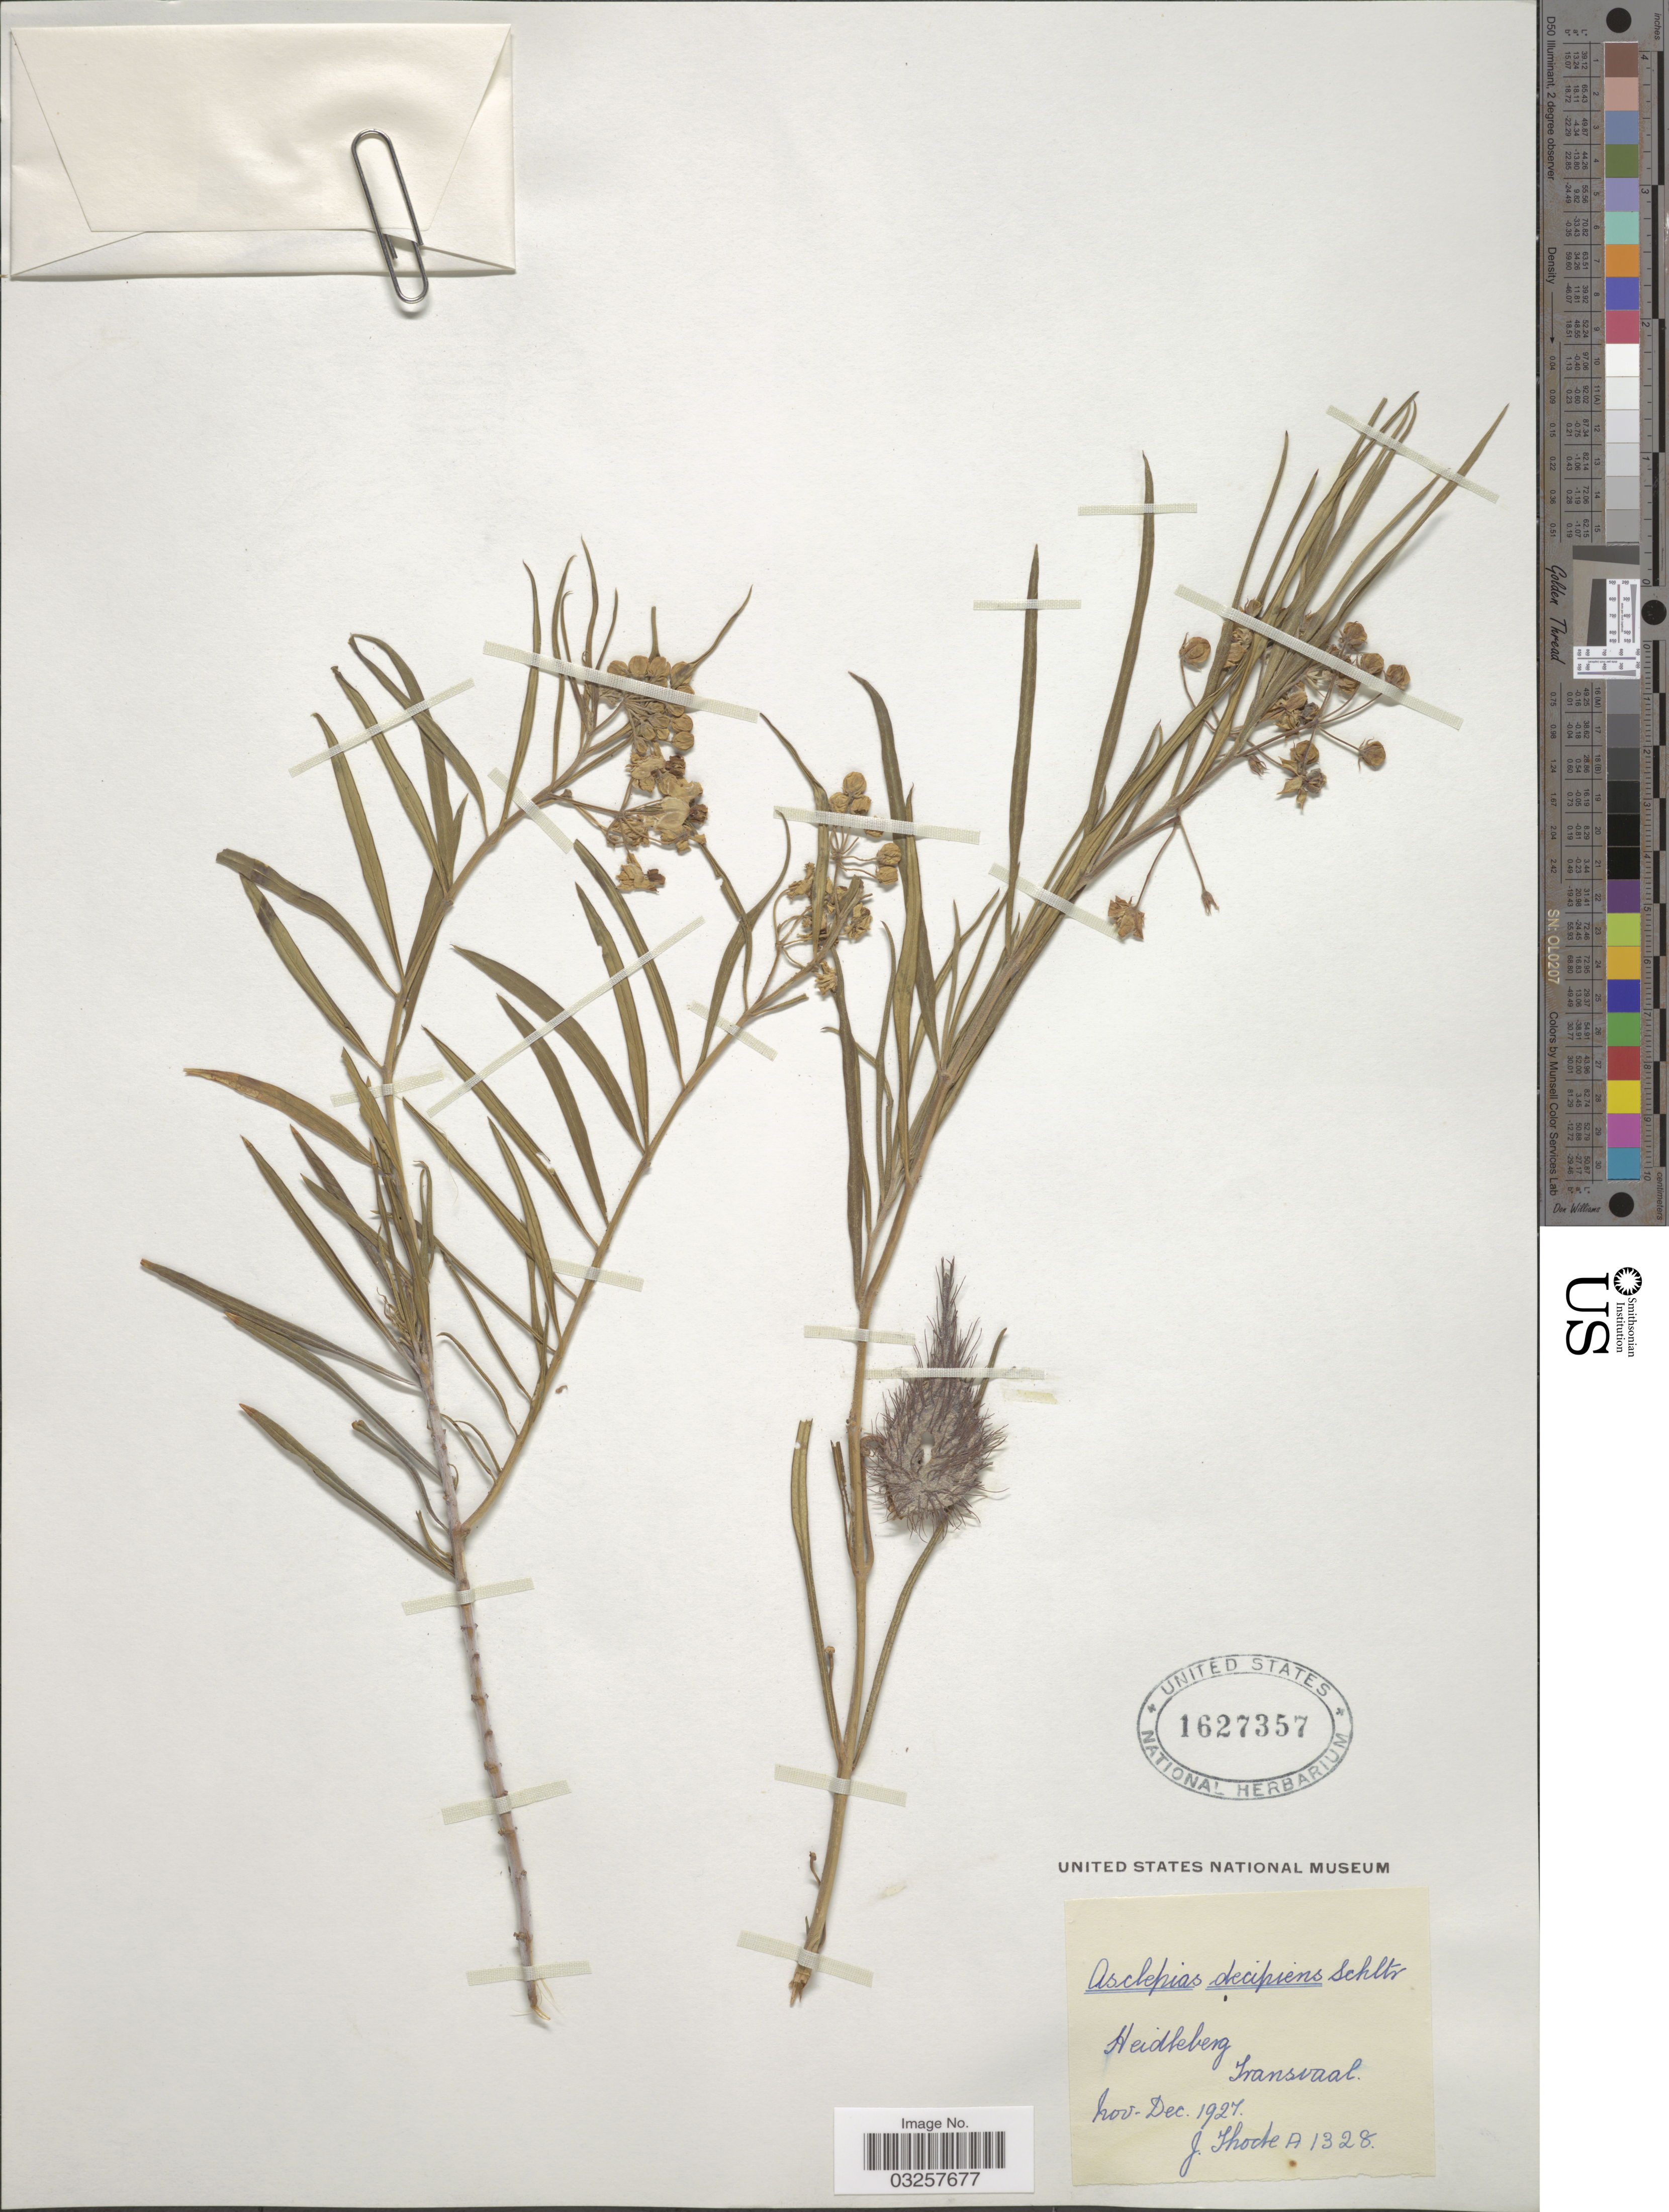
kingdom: Plantae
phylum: Tracheophyta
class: Magnoliopsida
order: Gentianales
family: Apocynaceae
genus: Asclepias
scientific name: Asclepias decipiens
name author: N.E. Br.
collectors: J. Thode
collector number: A1328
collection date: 1927-11/1927-12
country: South Africa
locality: Heidleberg, Transvaal.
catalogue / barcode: US 1627357